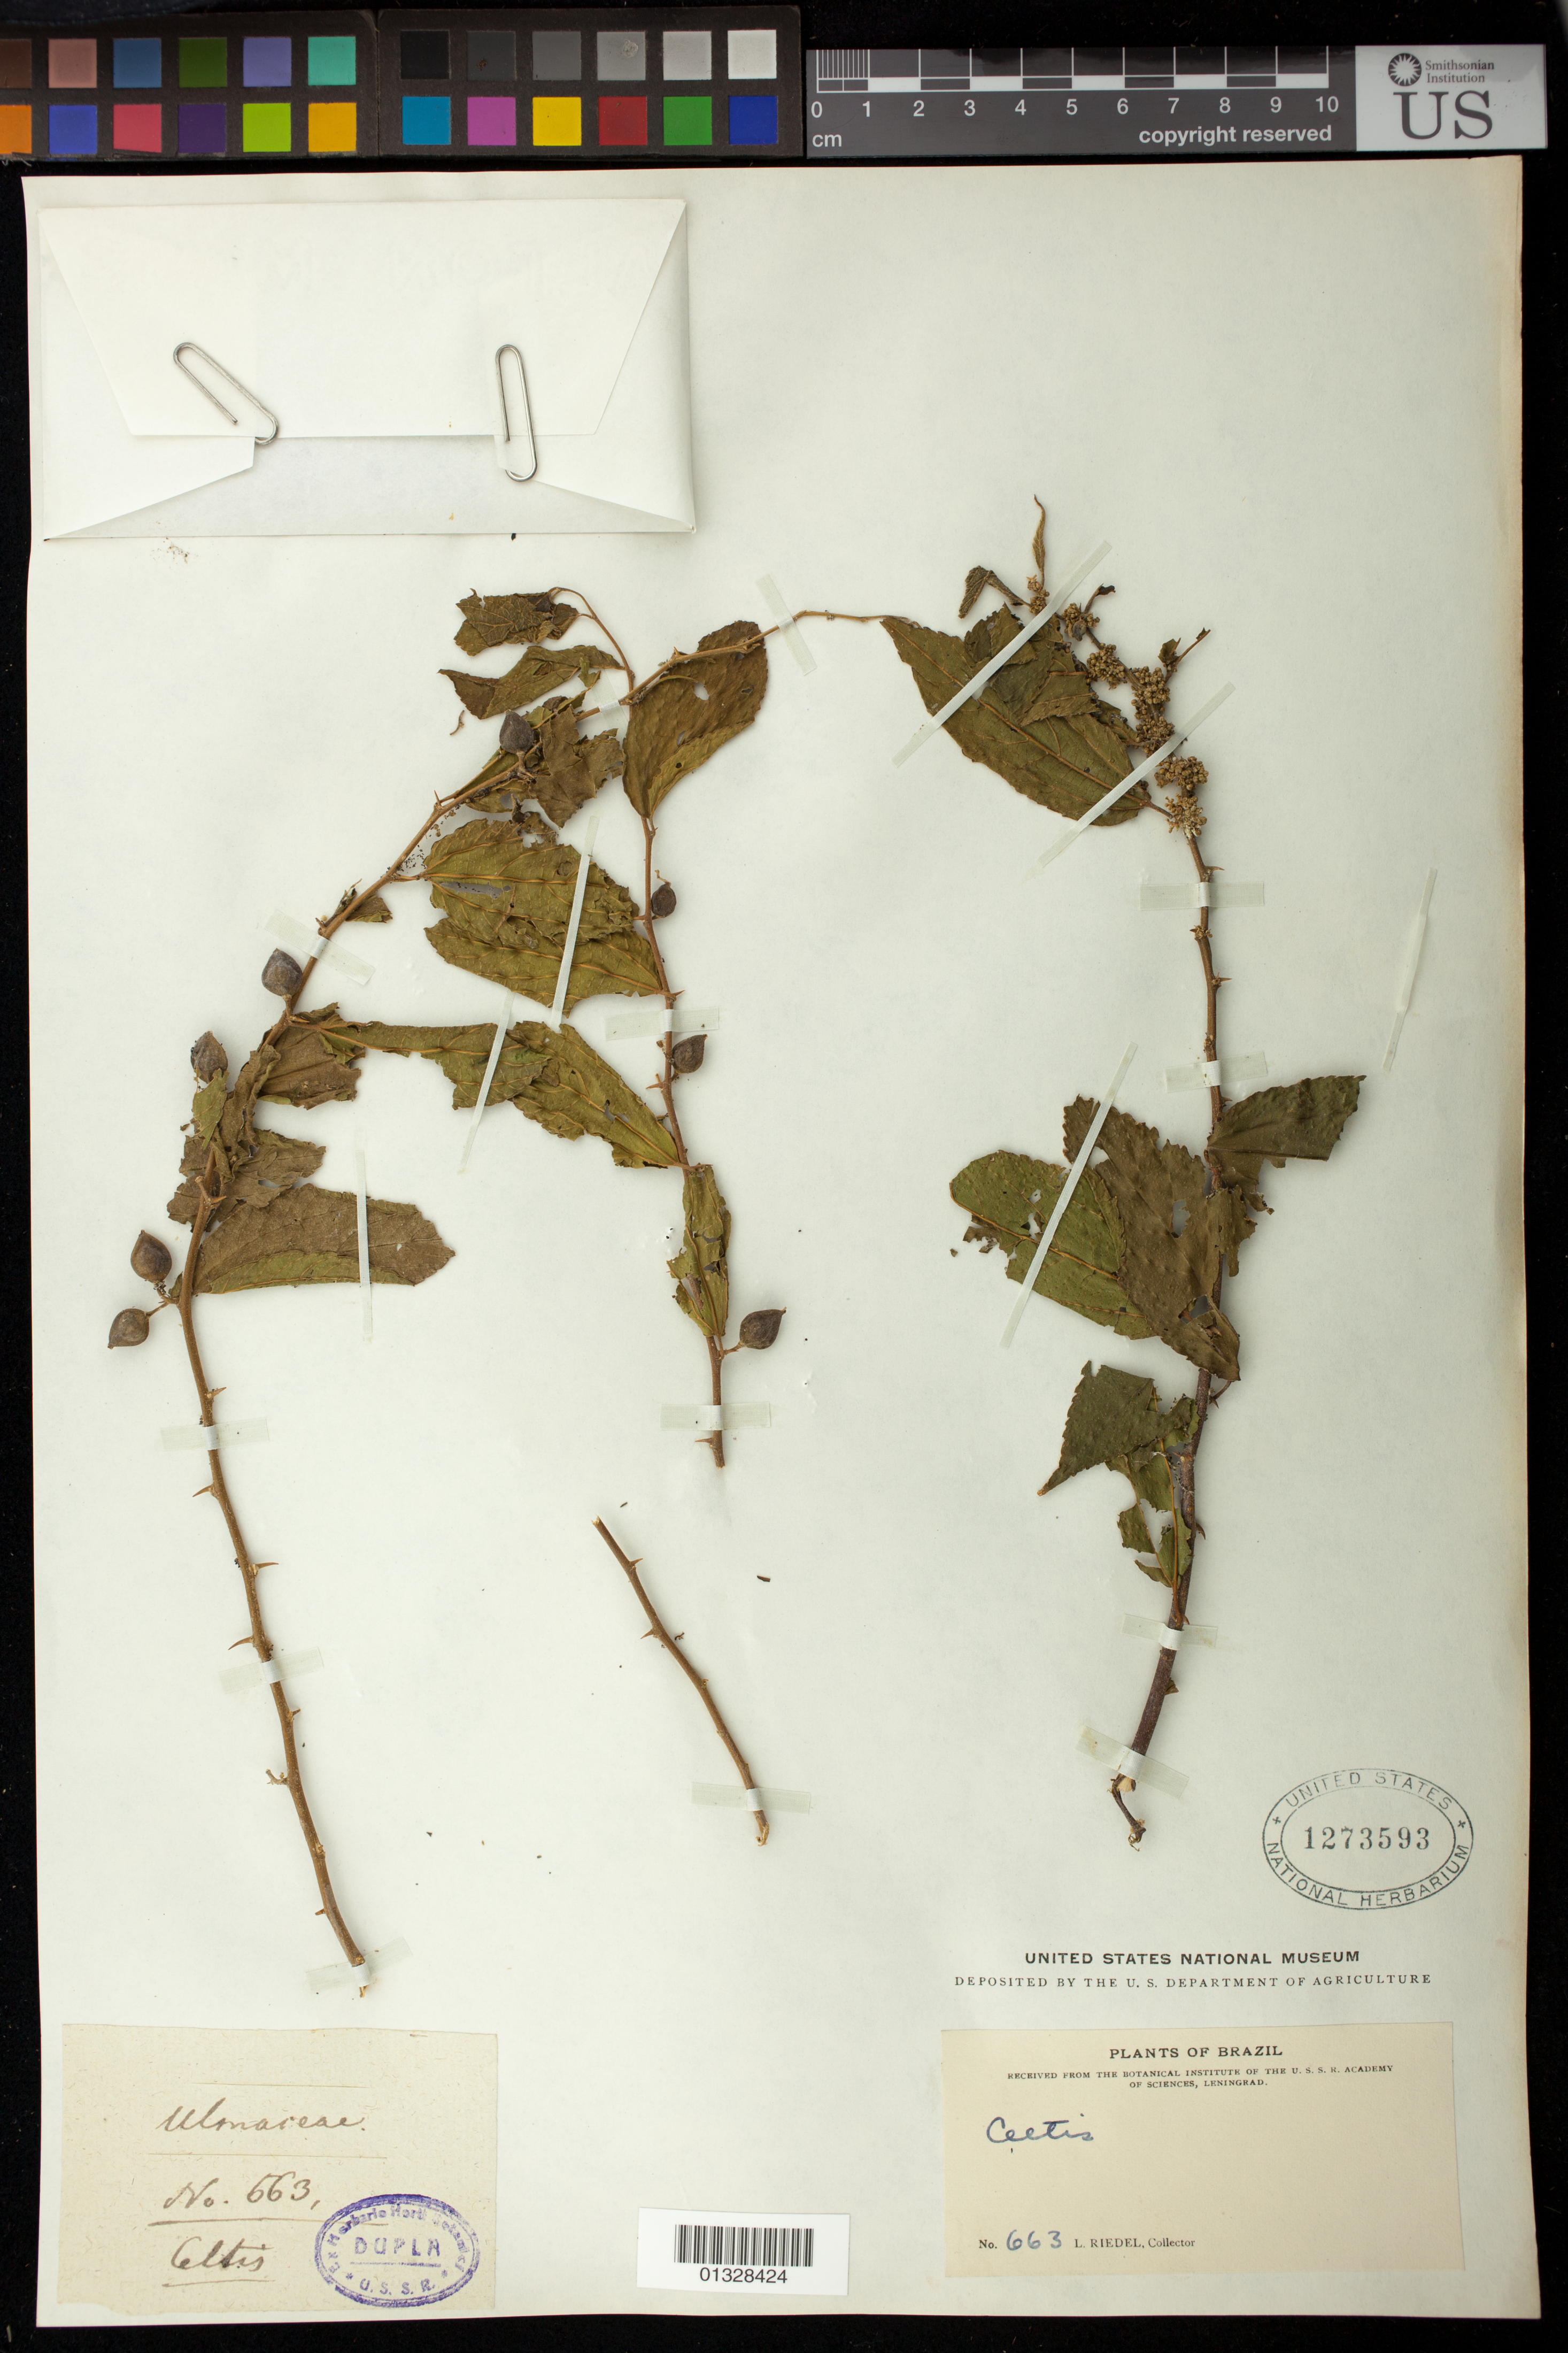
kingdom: Plantae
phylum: Tracheophyta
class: Magnoliopsida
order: Rosales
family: Cannabaceae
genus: Celtis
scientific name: Celtis triflora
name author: (Klotzsch) Ruiz ex Miq.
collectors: L. Riedel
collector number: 663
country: Brazil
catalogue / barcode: US 1273593